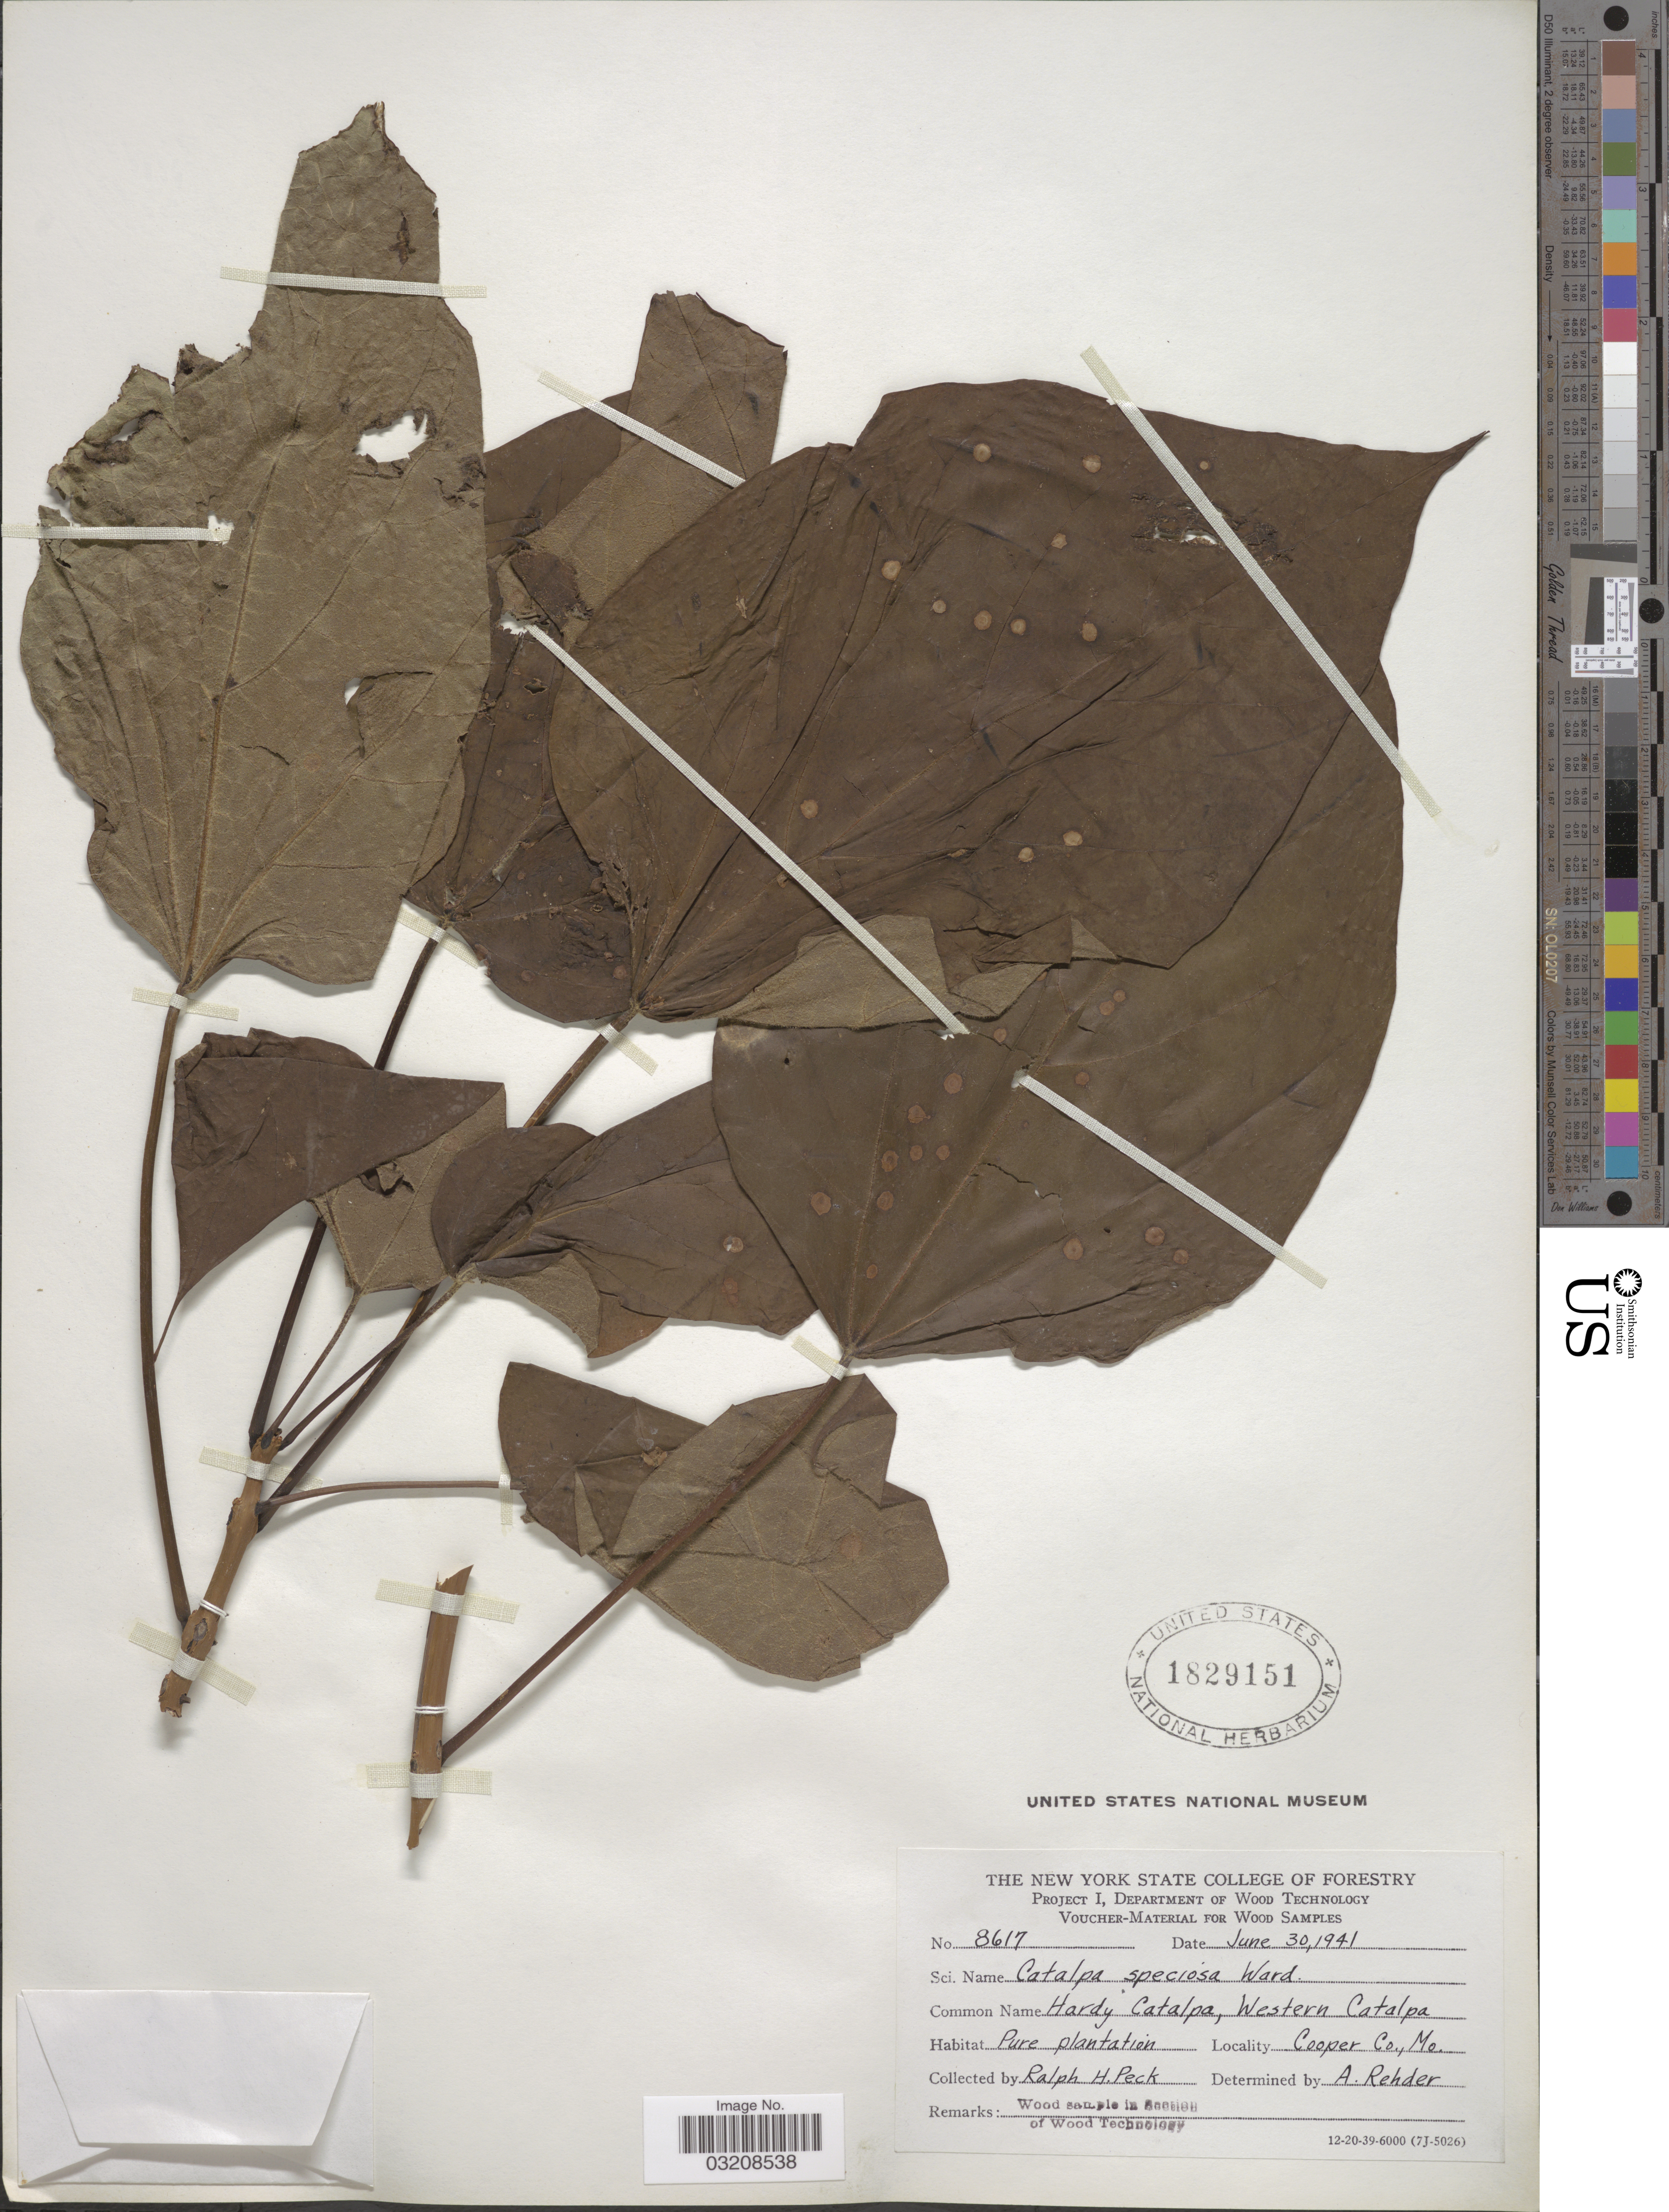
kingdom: Plantae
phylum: Tracheophyta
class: Magnoliopsida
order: Lamiales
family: Bignoniaceae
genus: Catalpa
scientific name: Catalpa speciosa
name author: (Warder) Warder ex Engelm.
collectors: R. Peck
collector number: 8617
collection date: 1941-06-30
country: United States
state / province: Missouri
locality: Cooper Co., Mo.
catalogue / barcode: US 1829151